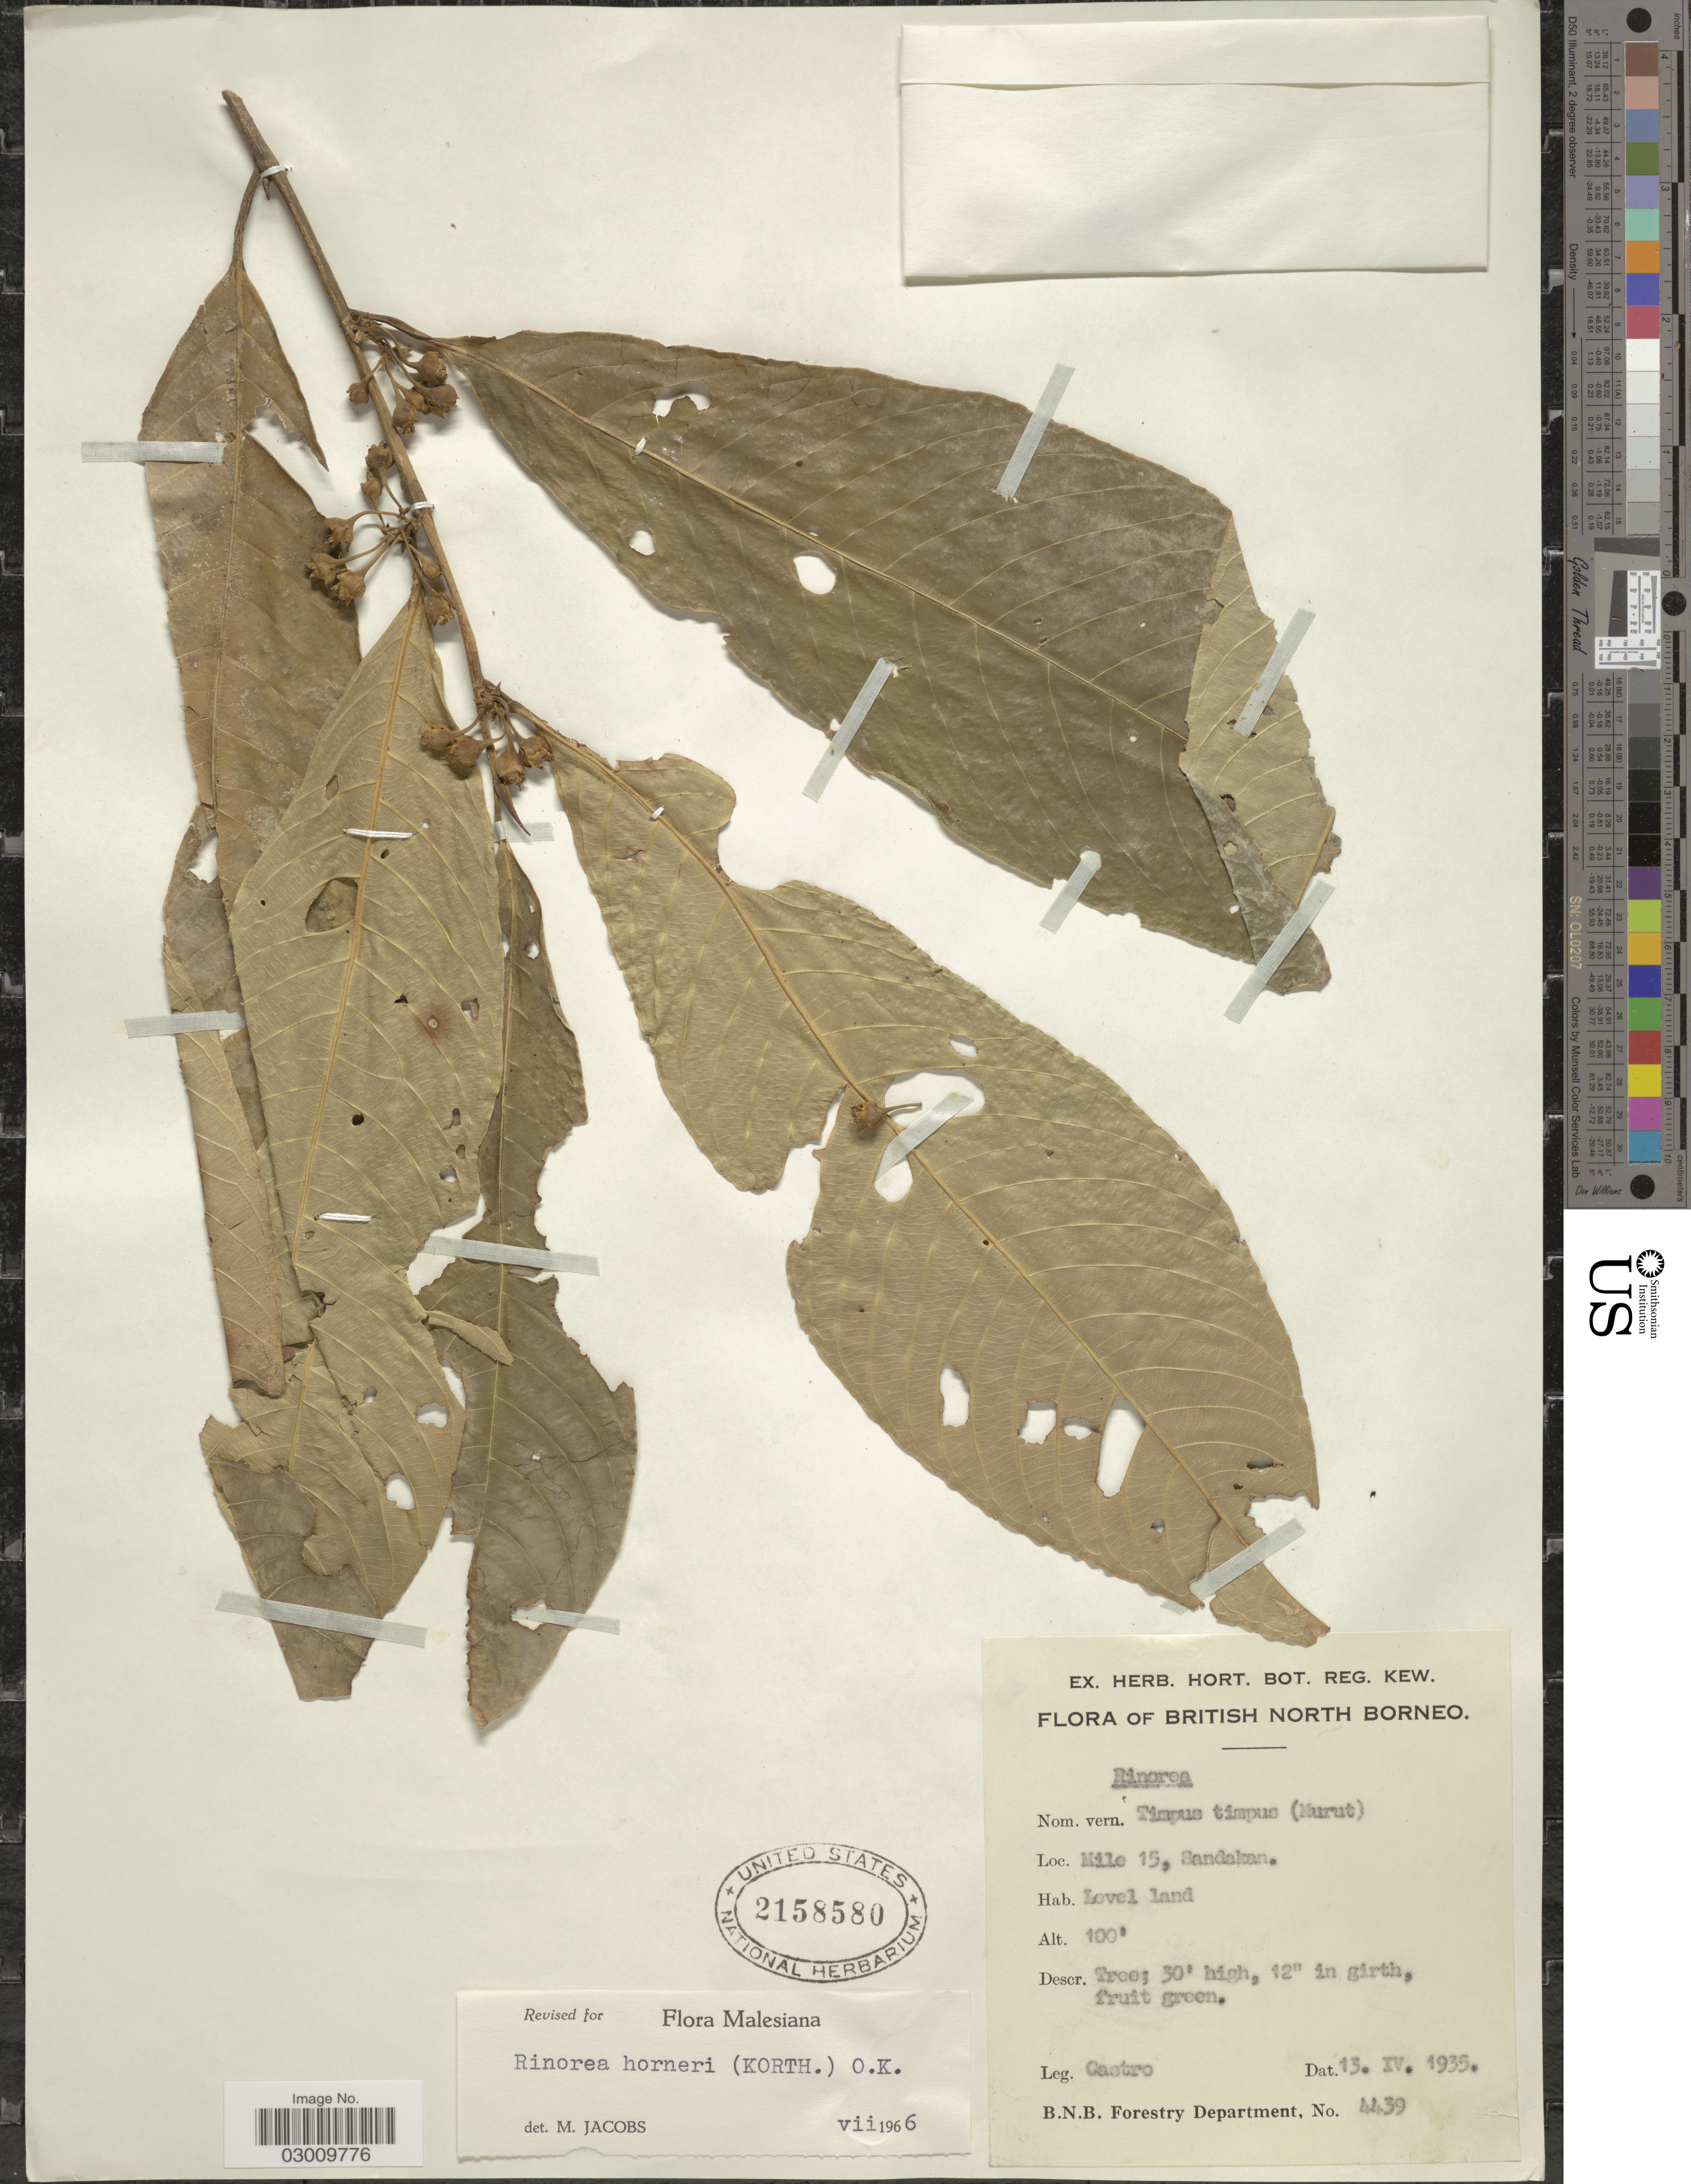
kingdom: Plantae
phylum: Tracheophyta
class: Magnoliopsida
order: Malpighiales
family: Violaceae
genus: Rinorea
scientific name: Rinorea horneri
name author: (Korth.) Kuntze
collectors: -. Castro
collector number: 4439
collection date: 1935-04-13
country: Malaysia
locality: British North Borneo. Mile 15, Sandakan.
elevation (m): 30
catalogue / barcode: US 2158580